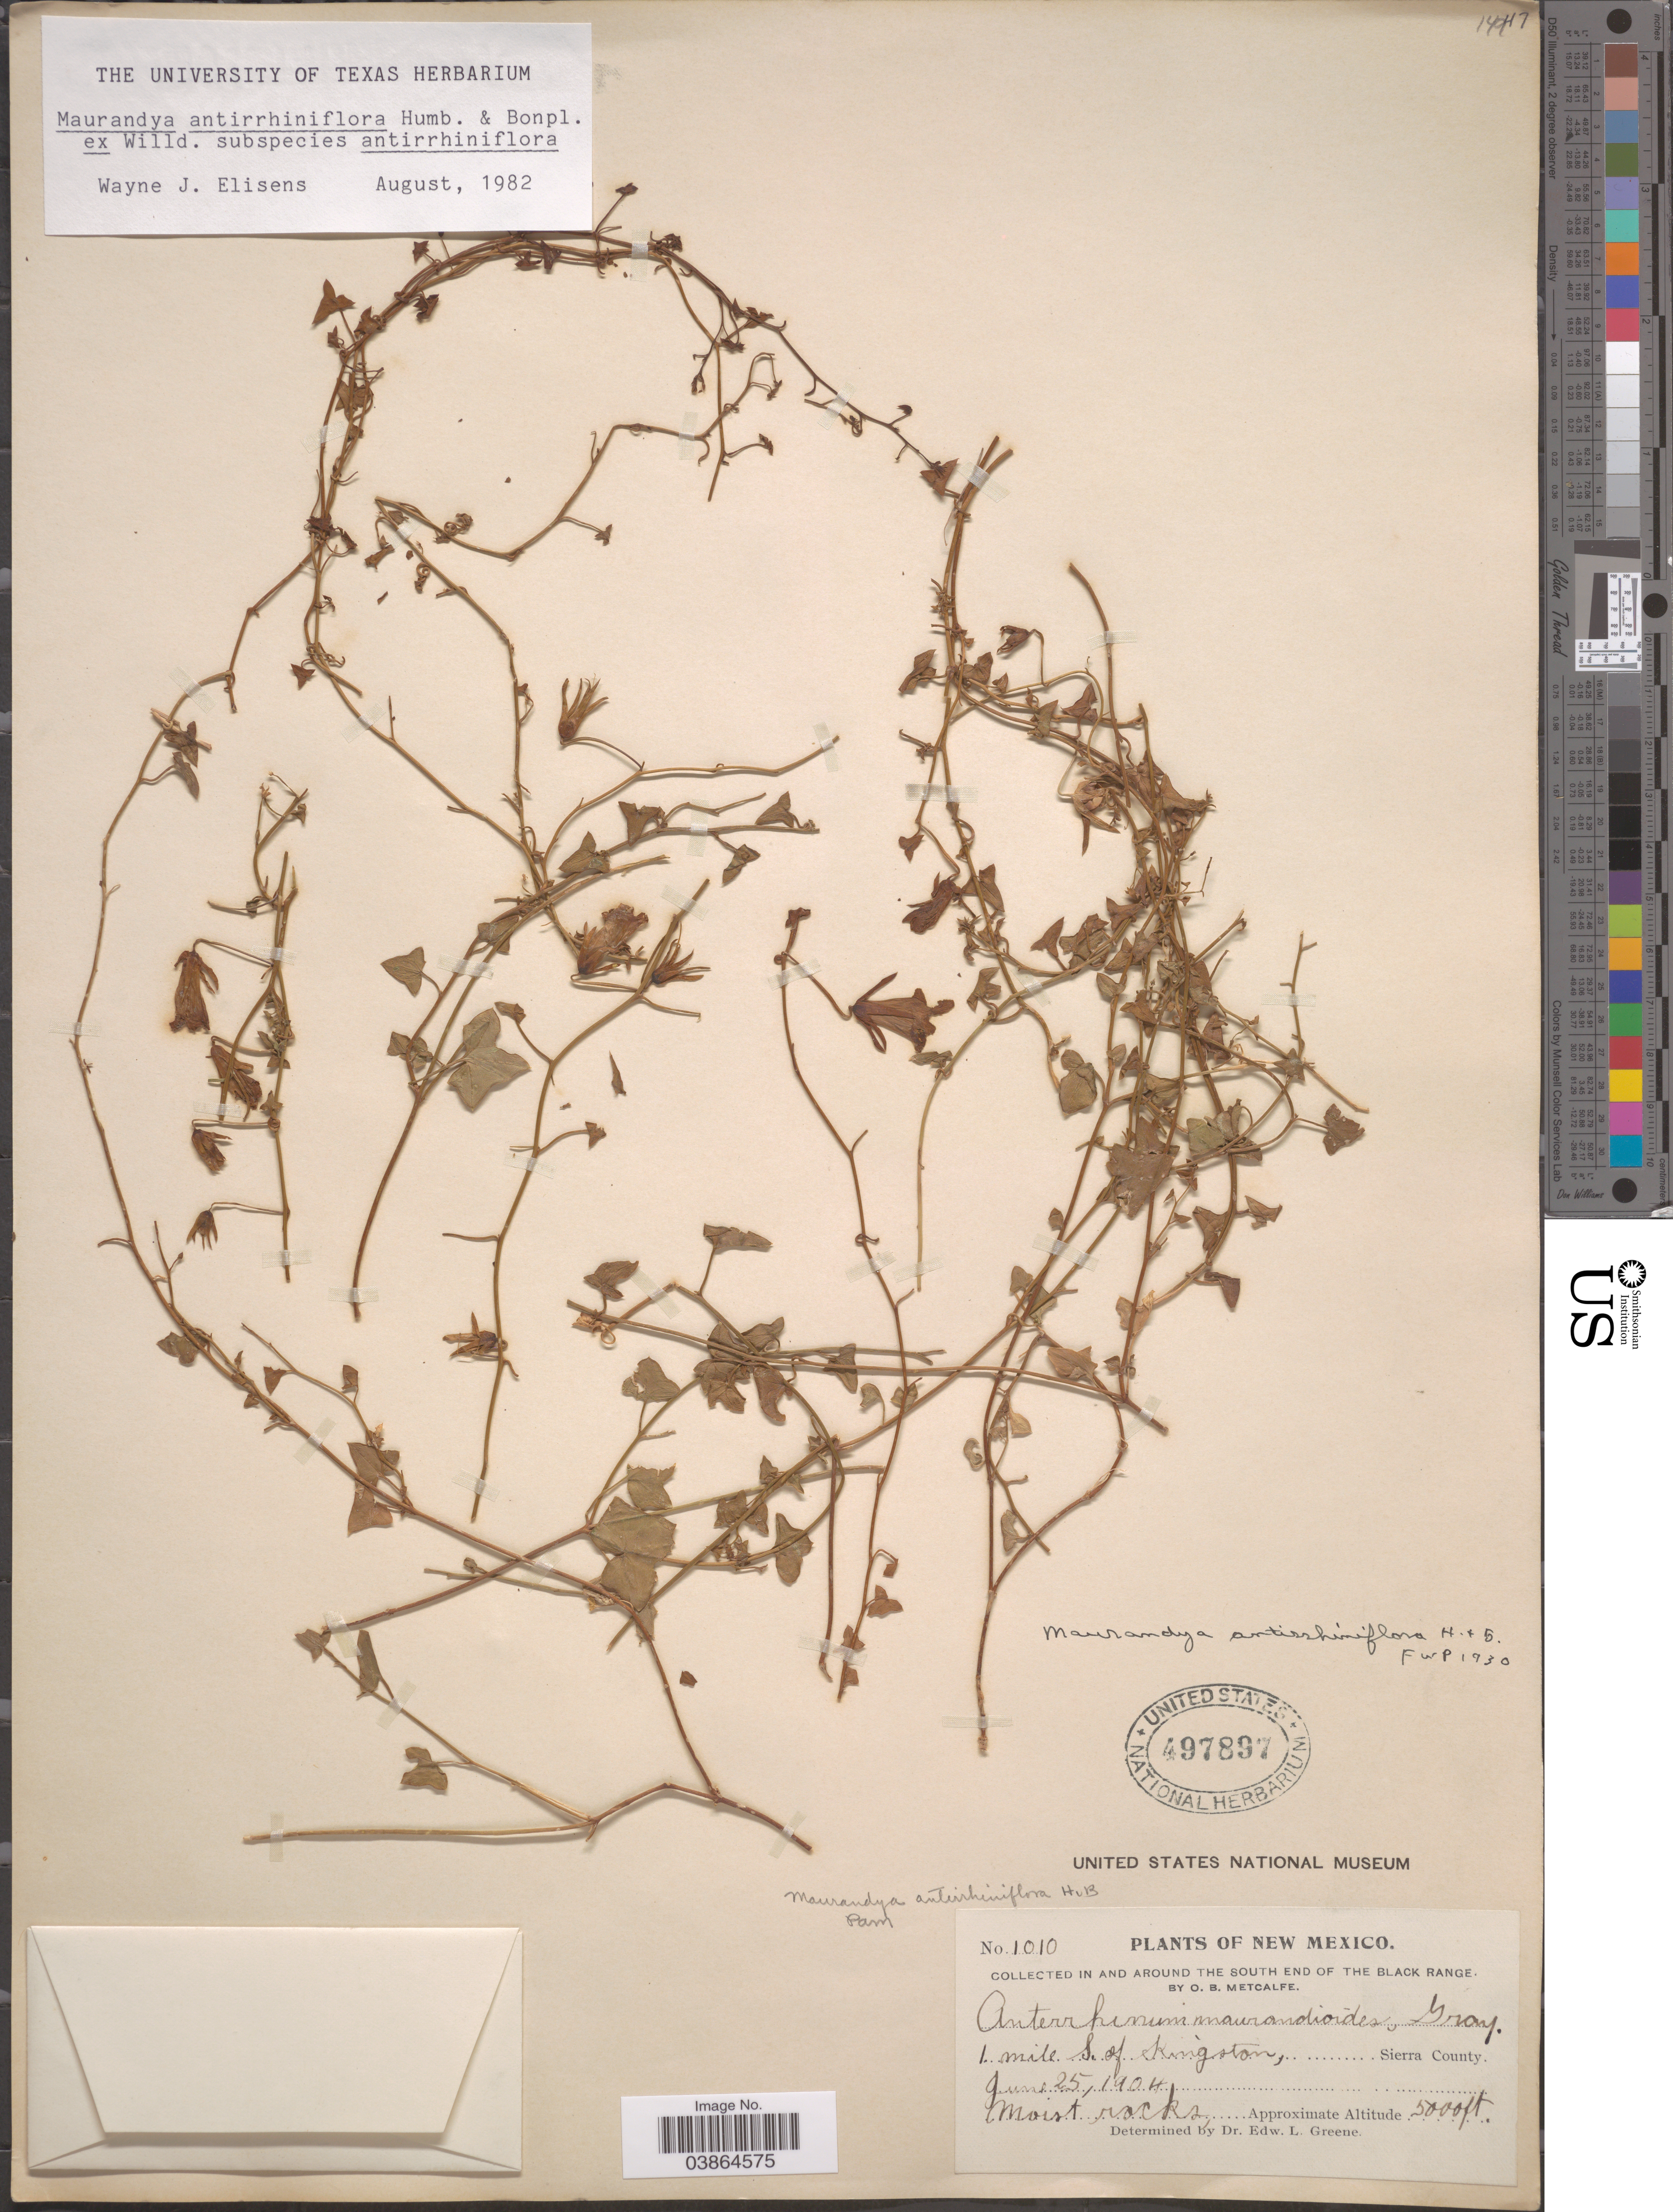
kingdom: Plantae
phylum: Tracheophyta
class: Magnoliopsida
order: Lamiales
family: Plantaginaceae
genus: Maurandya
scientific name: Maurandya antirrhiniflora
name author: Humb. & Bonpl. ex Willd.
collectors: O. B. Metcalfe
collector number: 1010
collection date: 1904-06-25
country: United States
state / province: New Mexico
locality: In and around the south end of the Black Range. 1 mile S. of Kingston, Sierra County.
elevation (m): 1524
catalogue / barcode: US 497897